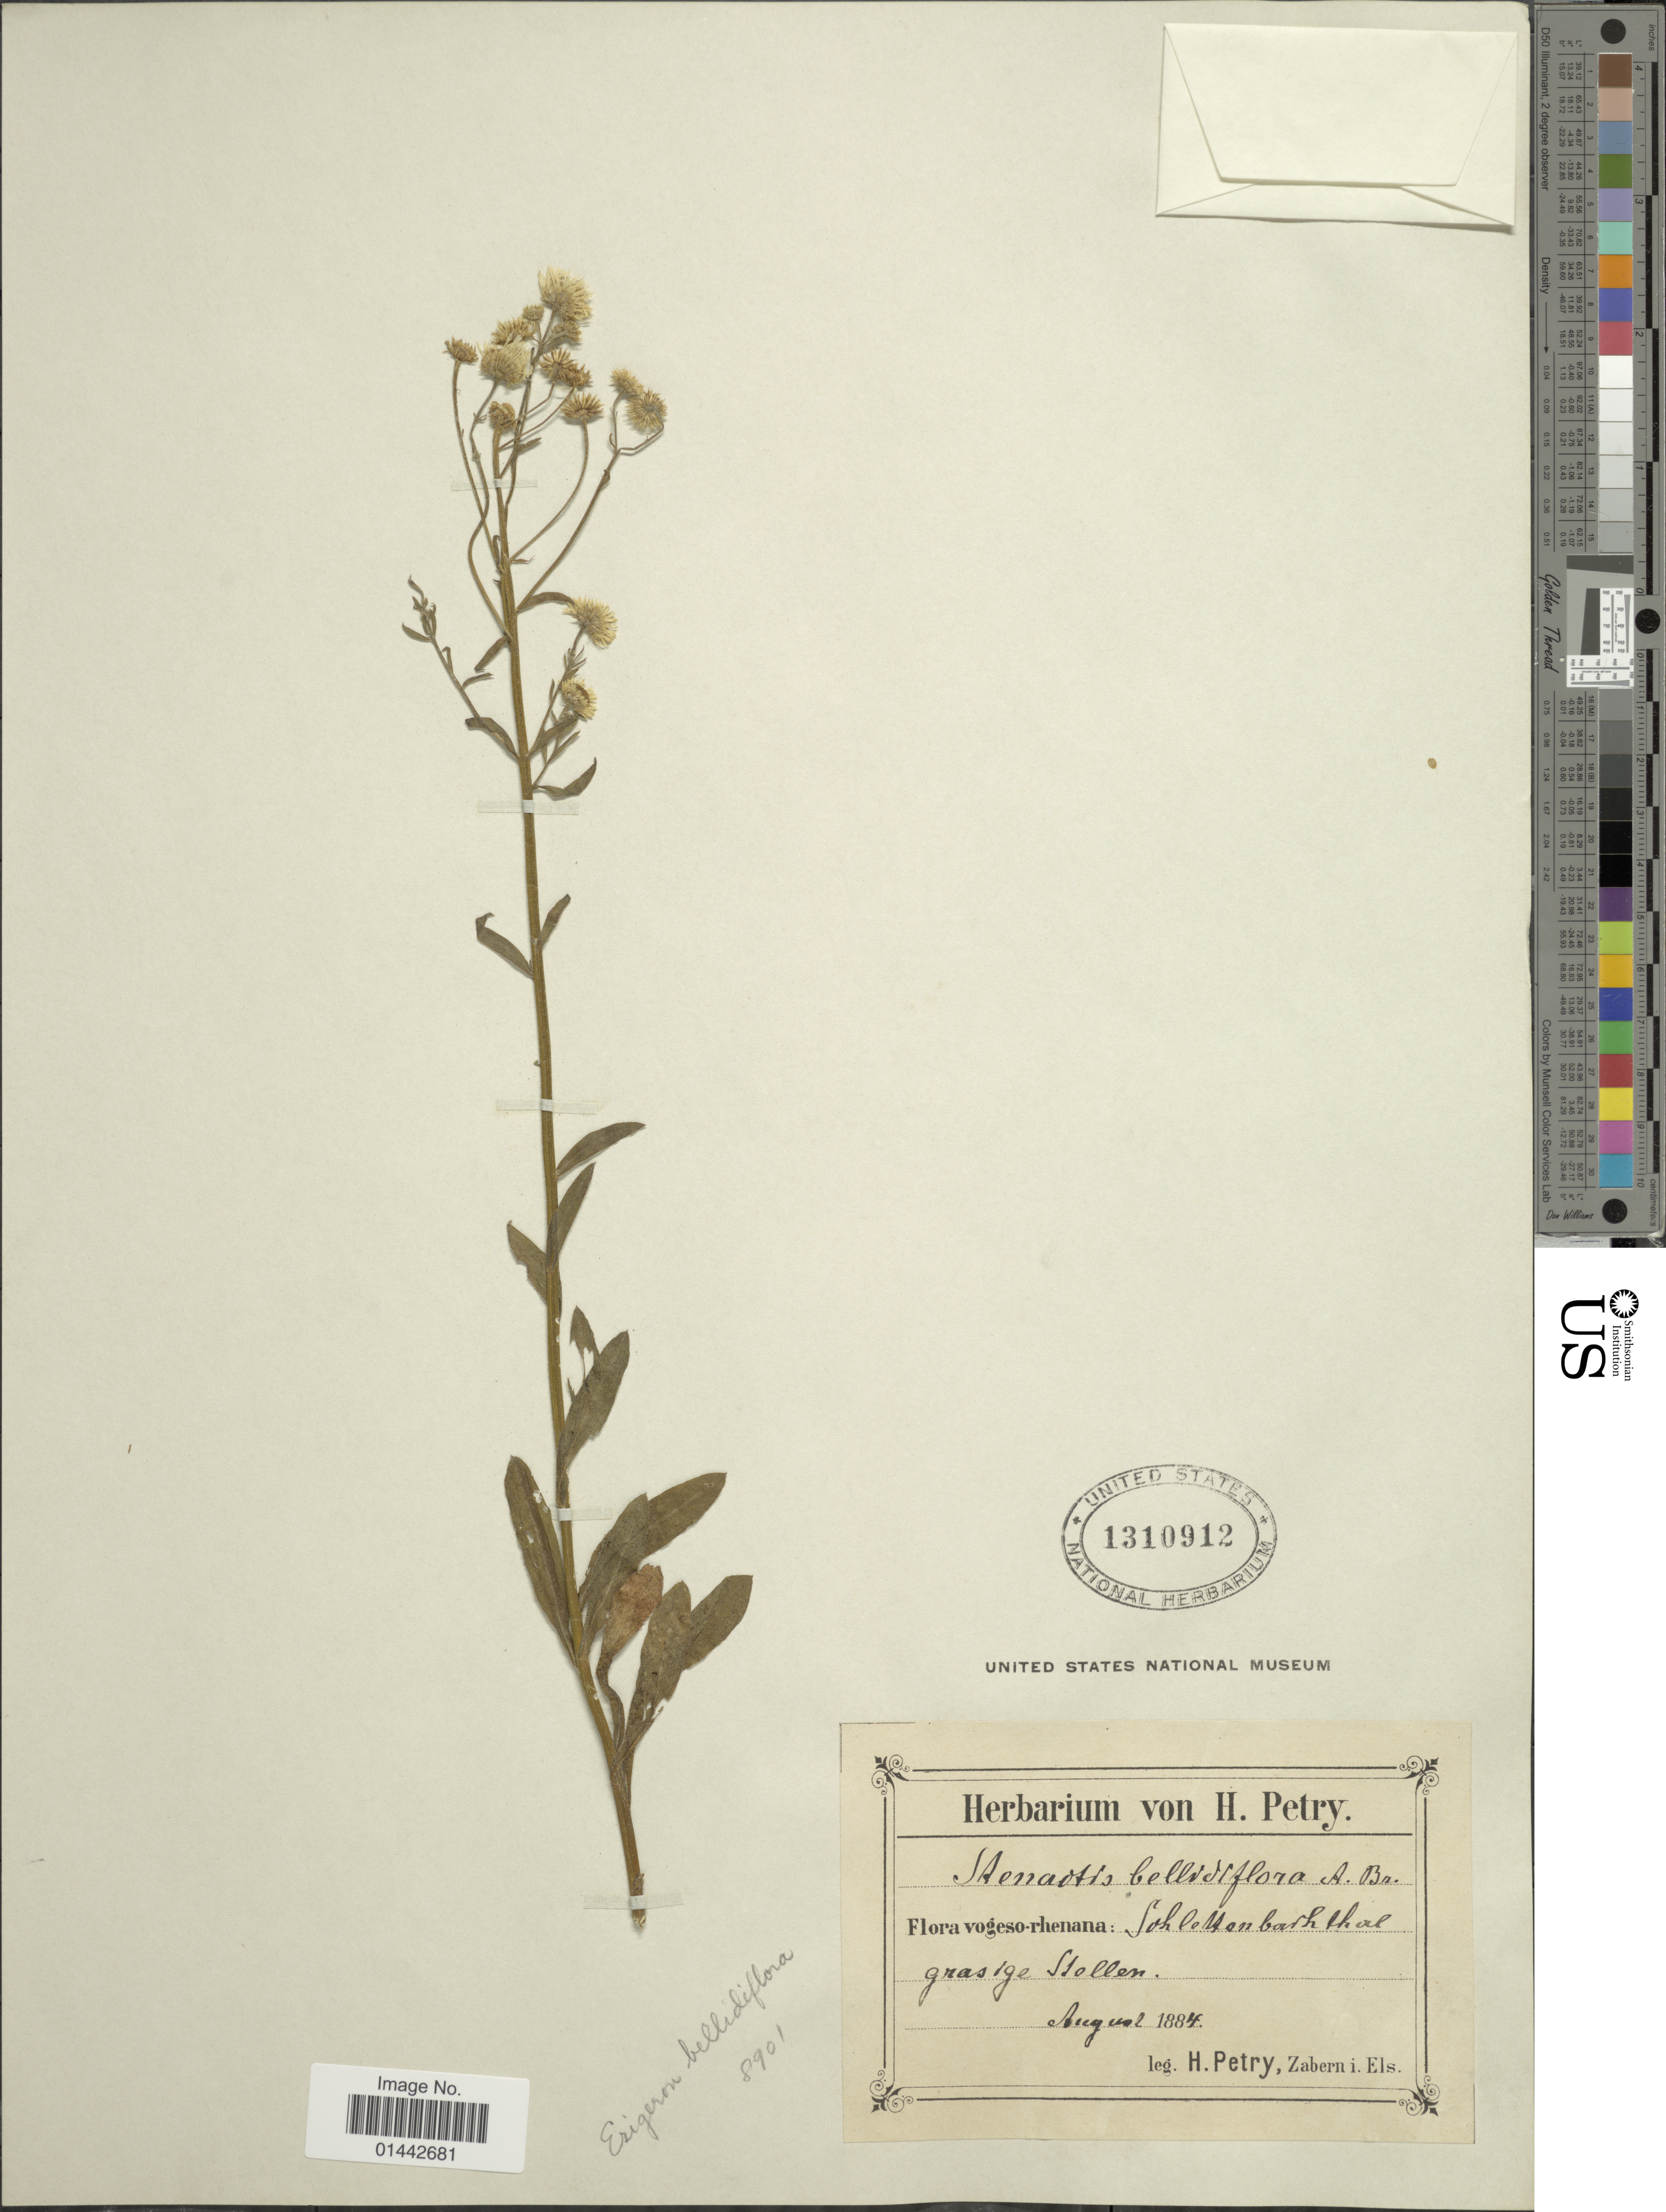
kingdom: Plantae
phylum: Tracheophyta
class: Magnoliopsida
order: Asterales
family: Asteraceae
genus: Erigeron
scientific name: Erigeron bellidifolius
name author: Muhl. ex Willd.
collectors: H. Petry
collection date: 1884-08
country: France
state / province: Grand Est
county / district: Bas-Rhin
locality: Flora vogeso-rhenana: Sohletten barhthal grasige Stollen. [interpreted]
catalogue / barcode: US 1310912